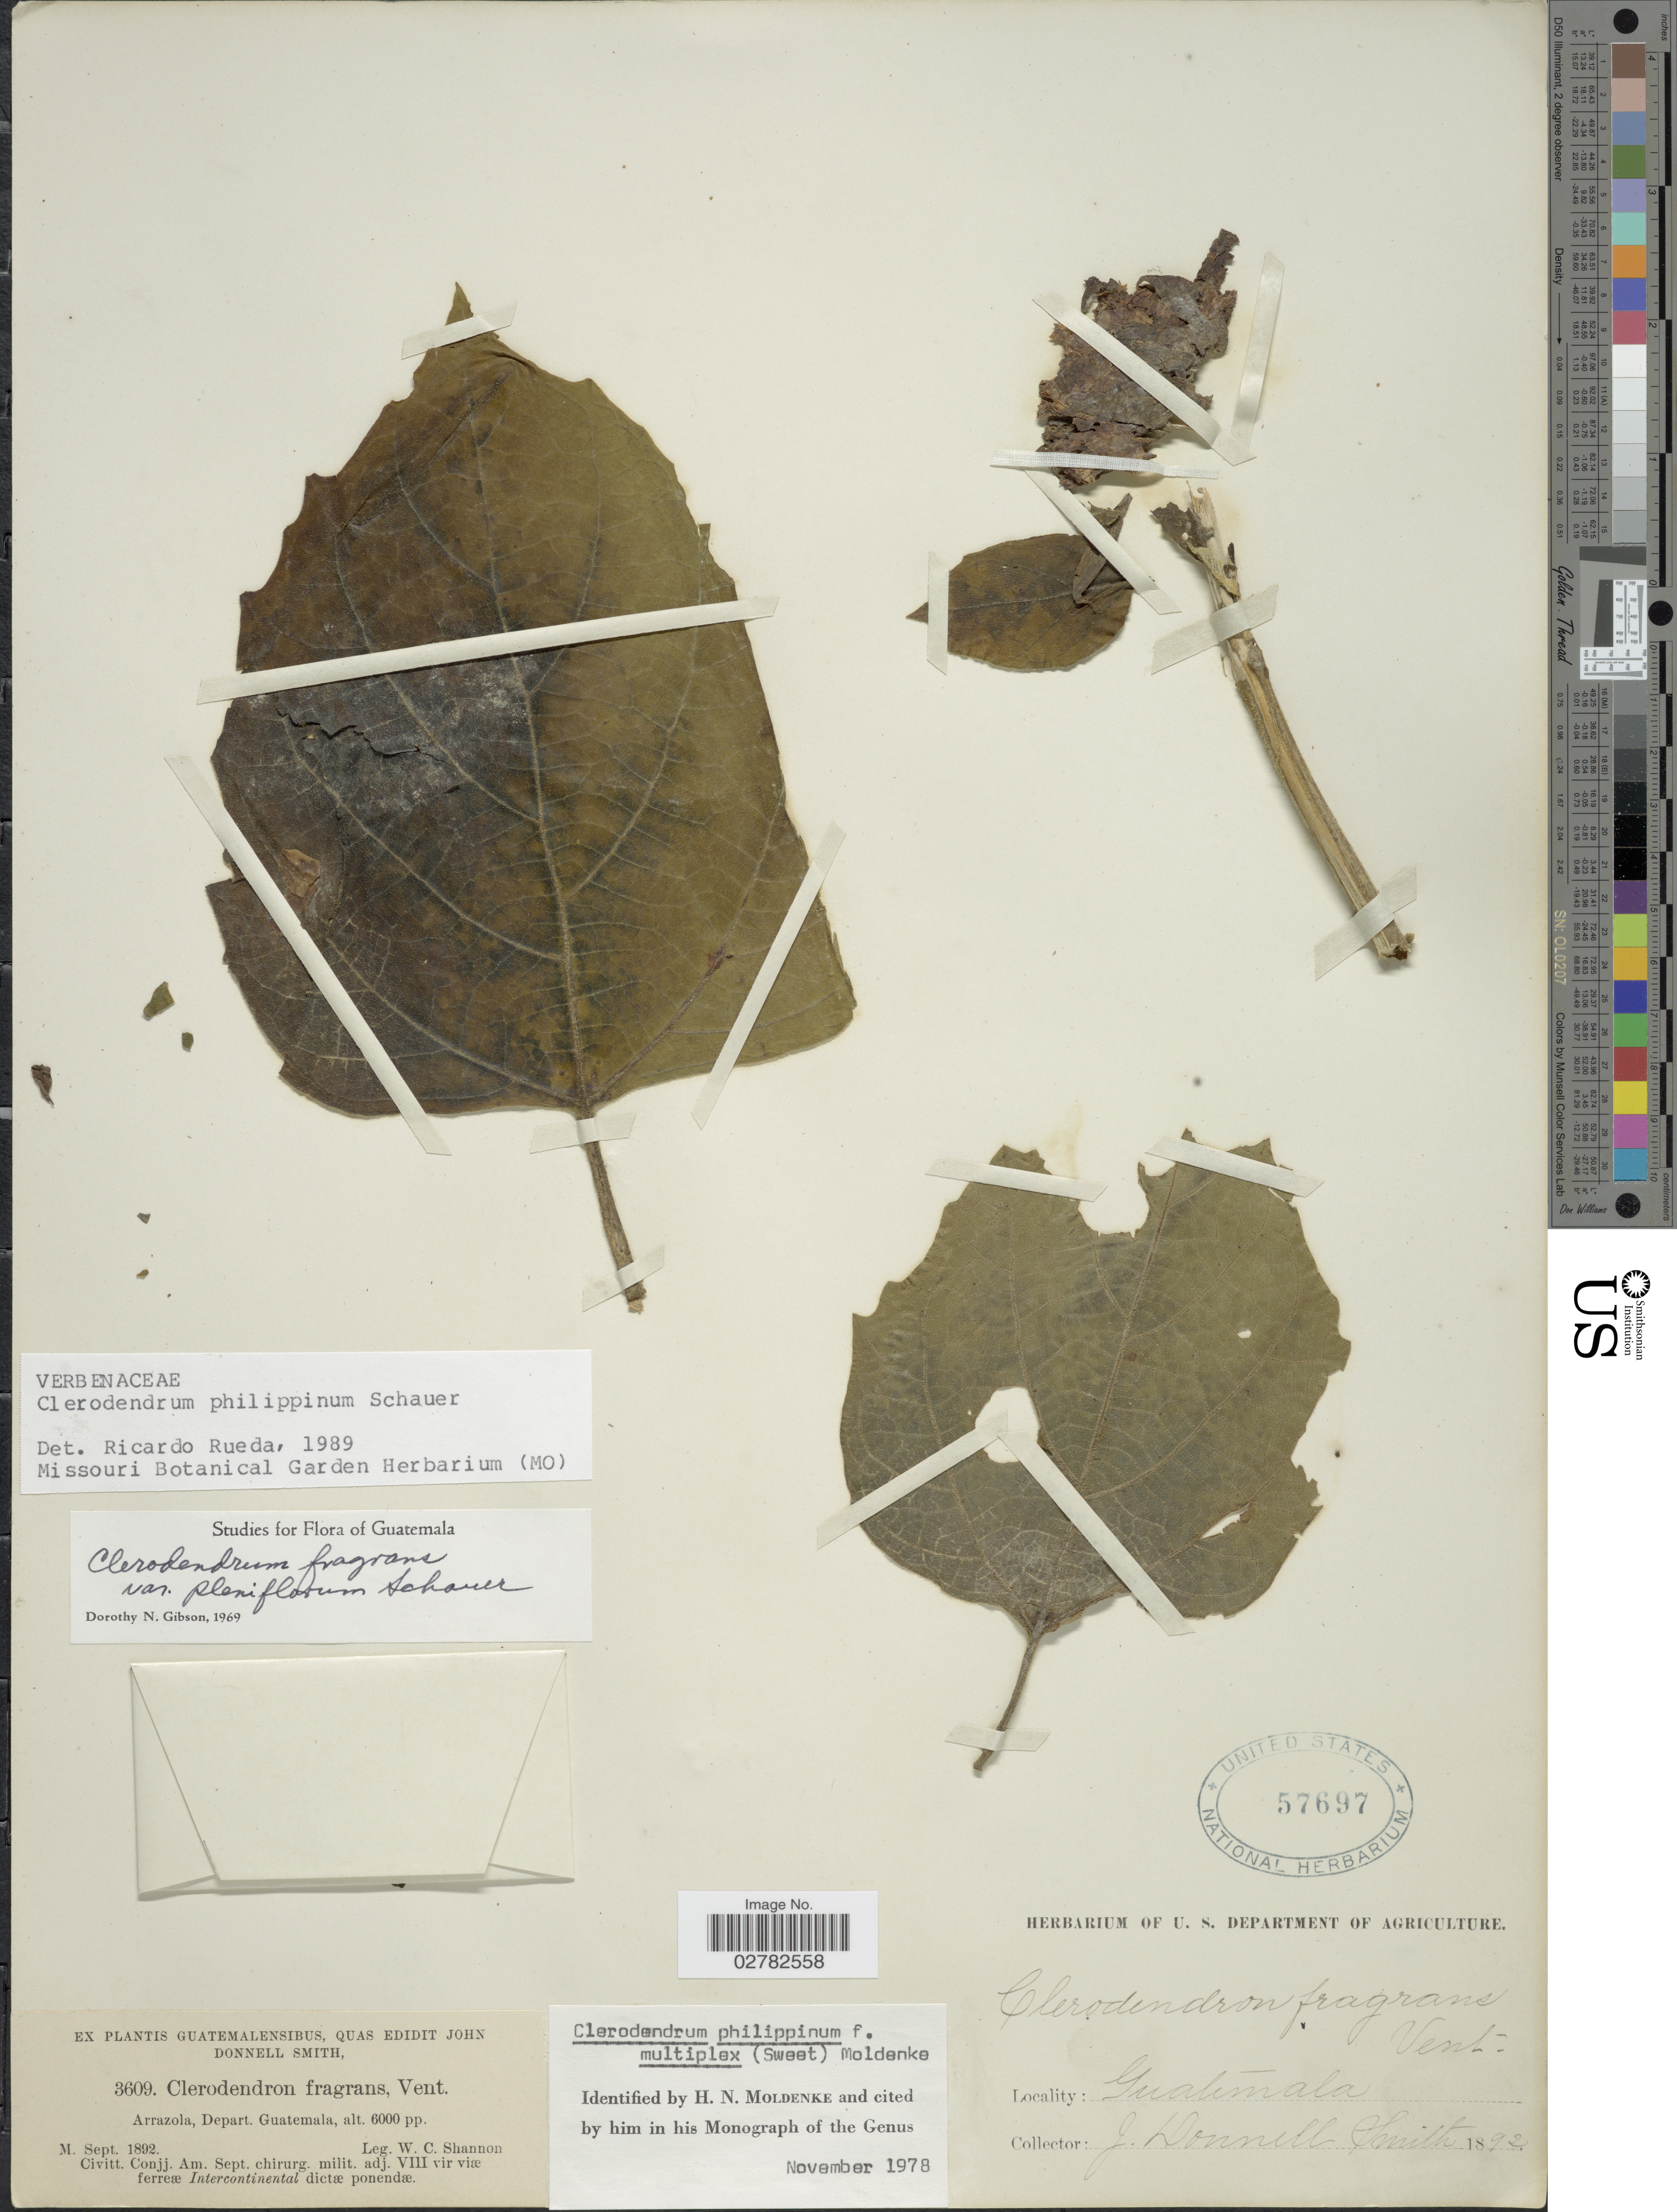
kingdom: Plantae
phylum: Tracheophyta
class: Magnoliopsida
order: Lamiales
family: Lamiaceae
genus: Clerodendrum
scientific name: Clerodendrum philippinum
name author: Schauer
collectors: W. C. Shannon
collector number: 3609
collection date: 1892-09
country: Guatemala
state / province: Guatemala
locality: Arrazola, Depart. Guatemala.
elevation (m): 1829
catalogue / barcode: US 57697